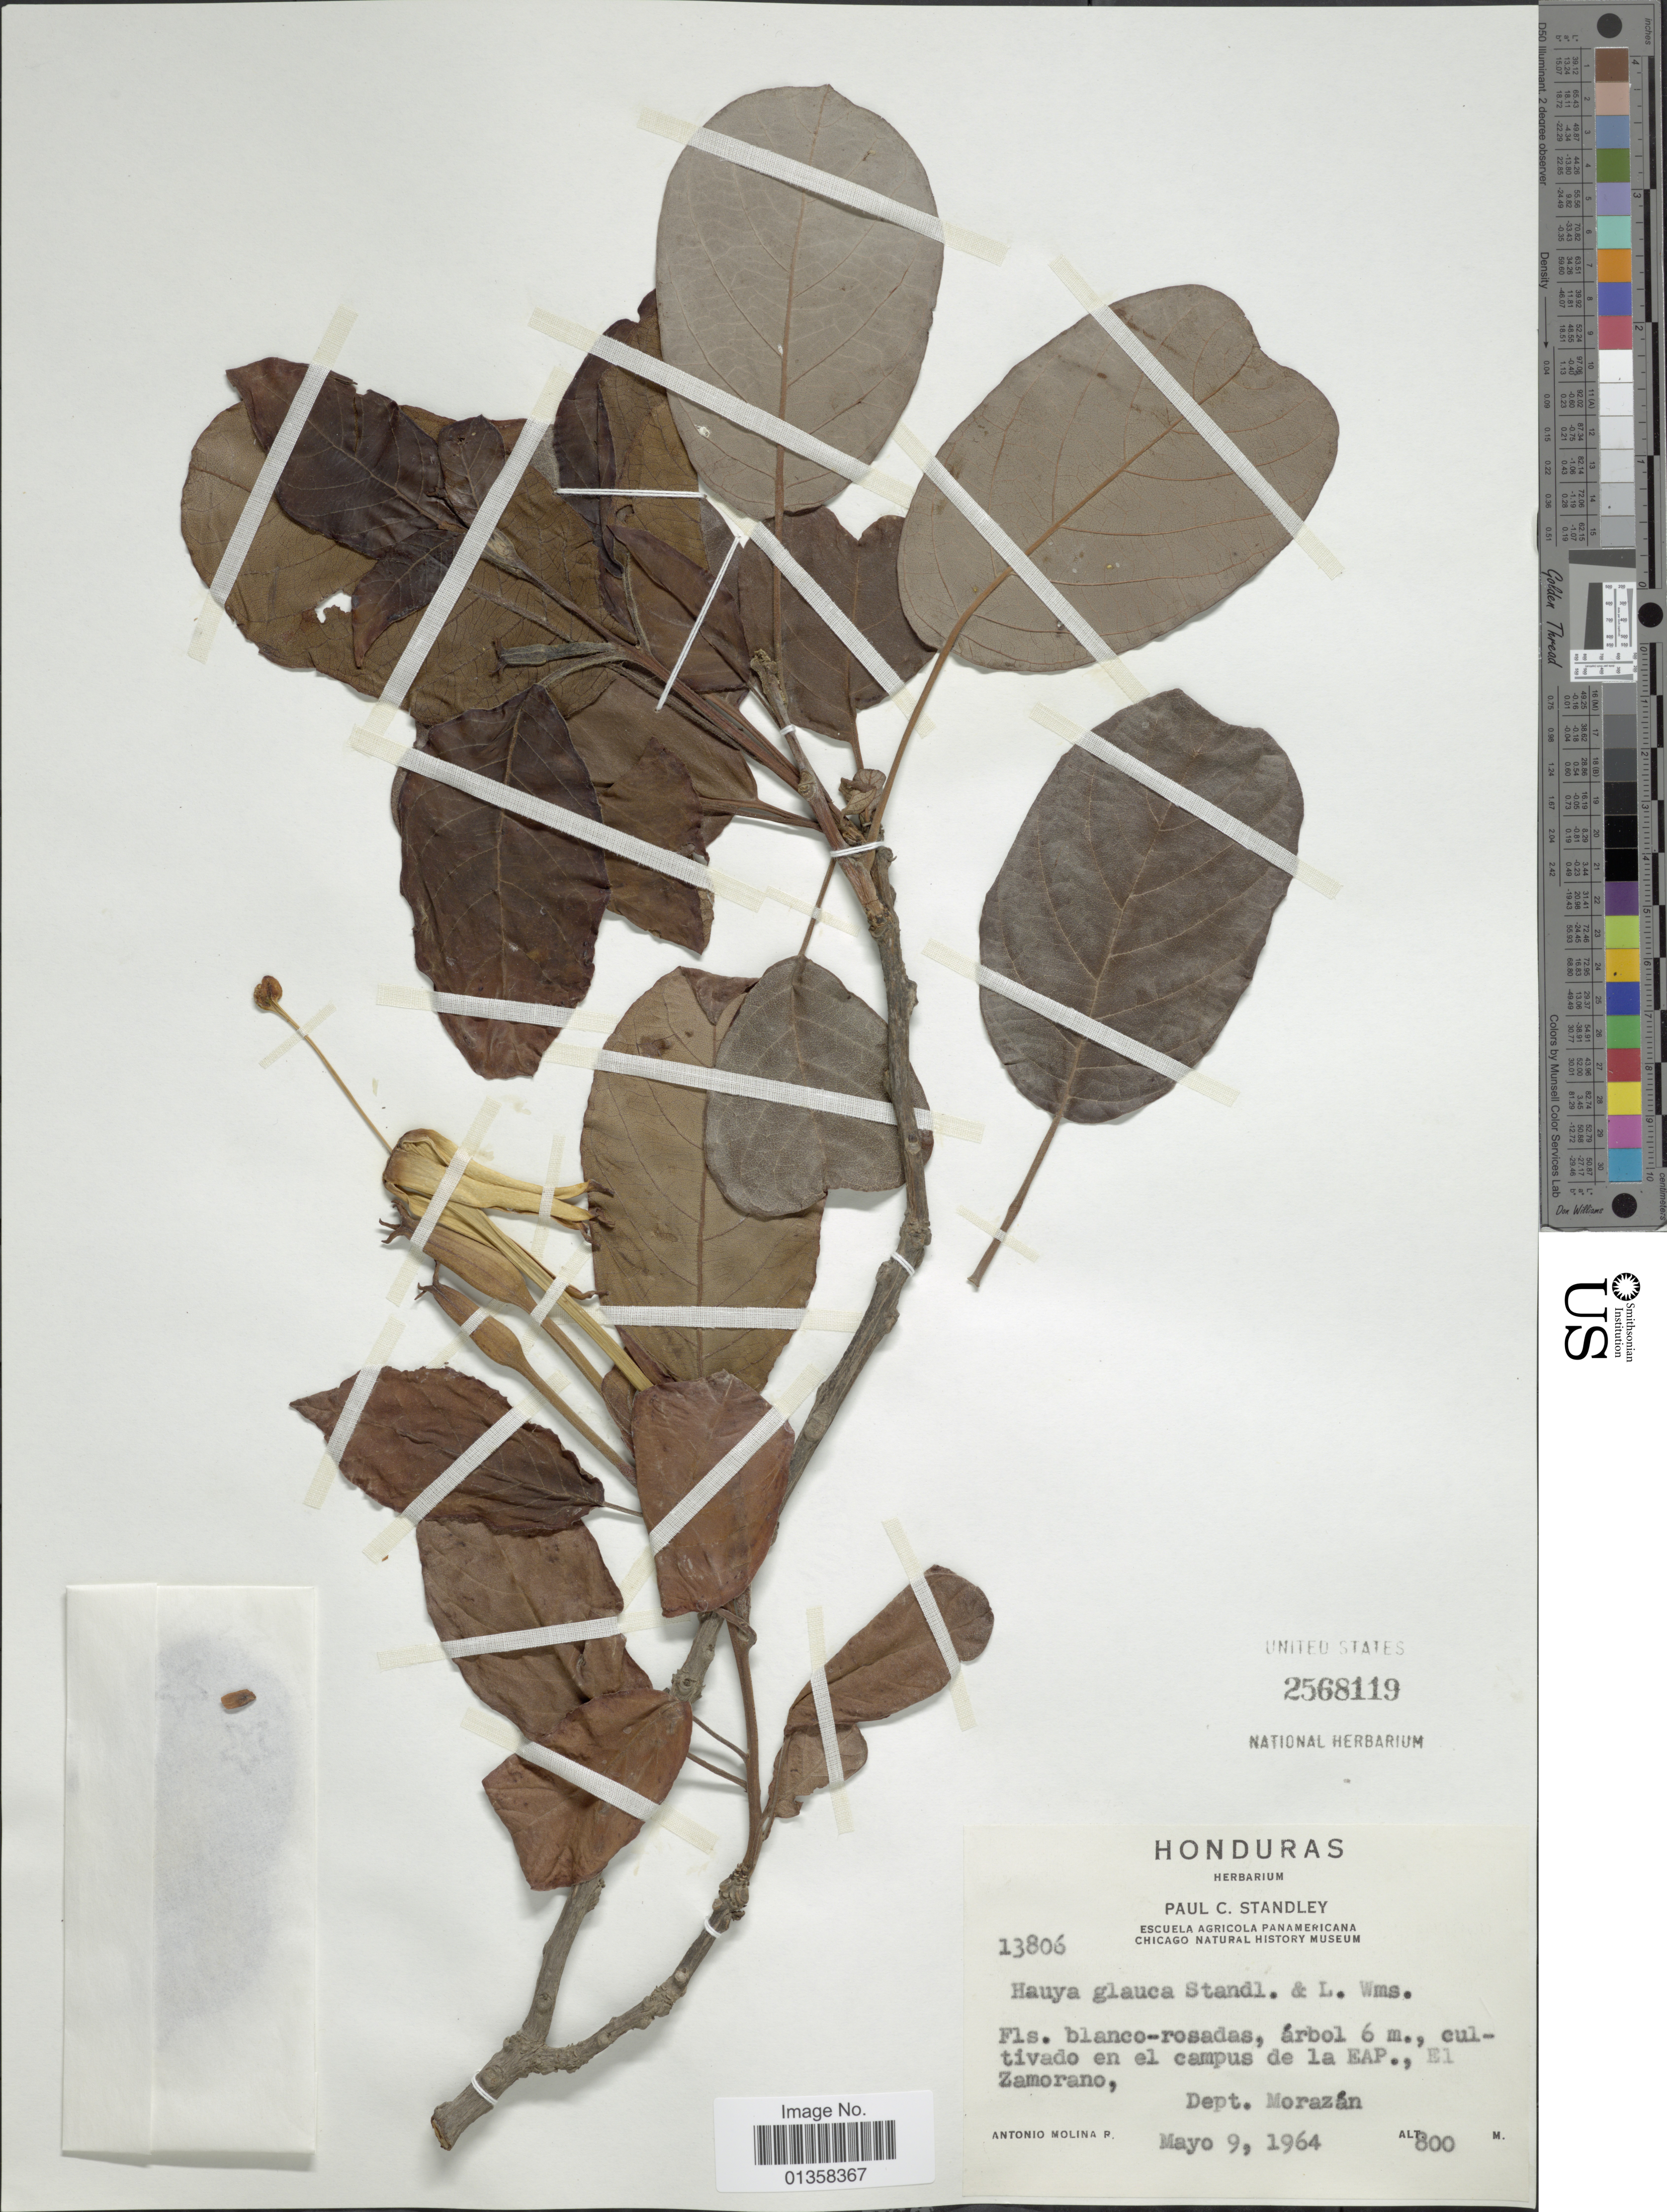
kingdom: Plantae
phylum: Tracheophyta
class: Magnoliopsida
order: Myrtales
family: Onagraceae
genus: Hauya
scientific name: Hauya elegans subsp. lucida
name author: (Donn. Sm. & Rose) P.H. Raven & Breedlove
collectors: A. Molina R.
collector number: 13806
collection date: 1964-05-09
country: Honduras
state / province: Fco. Morazán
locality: En el campus de la EAP., El Zamorano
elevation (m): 800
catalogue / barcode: US 2568119